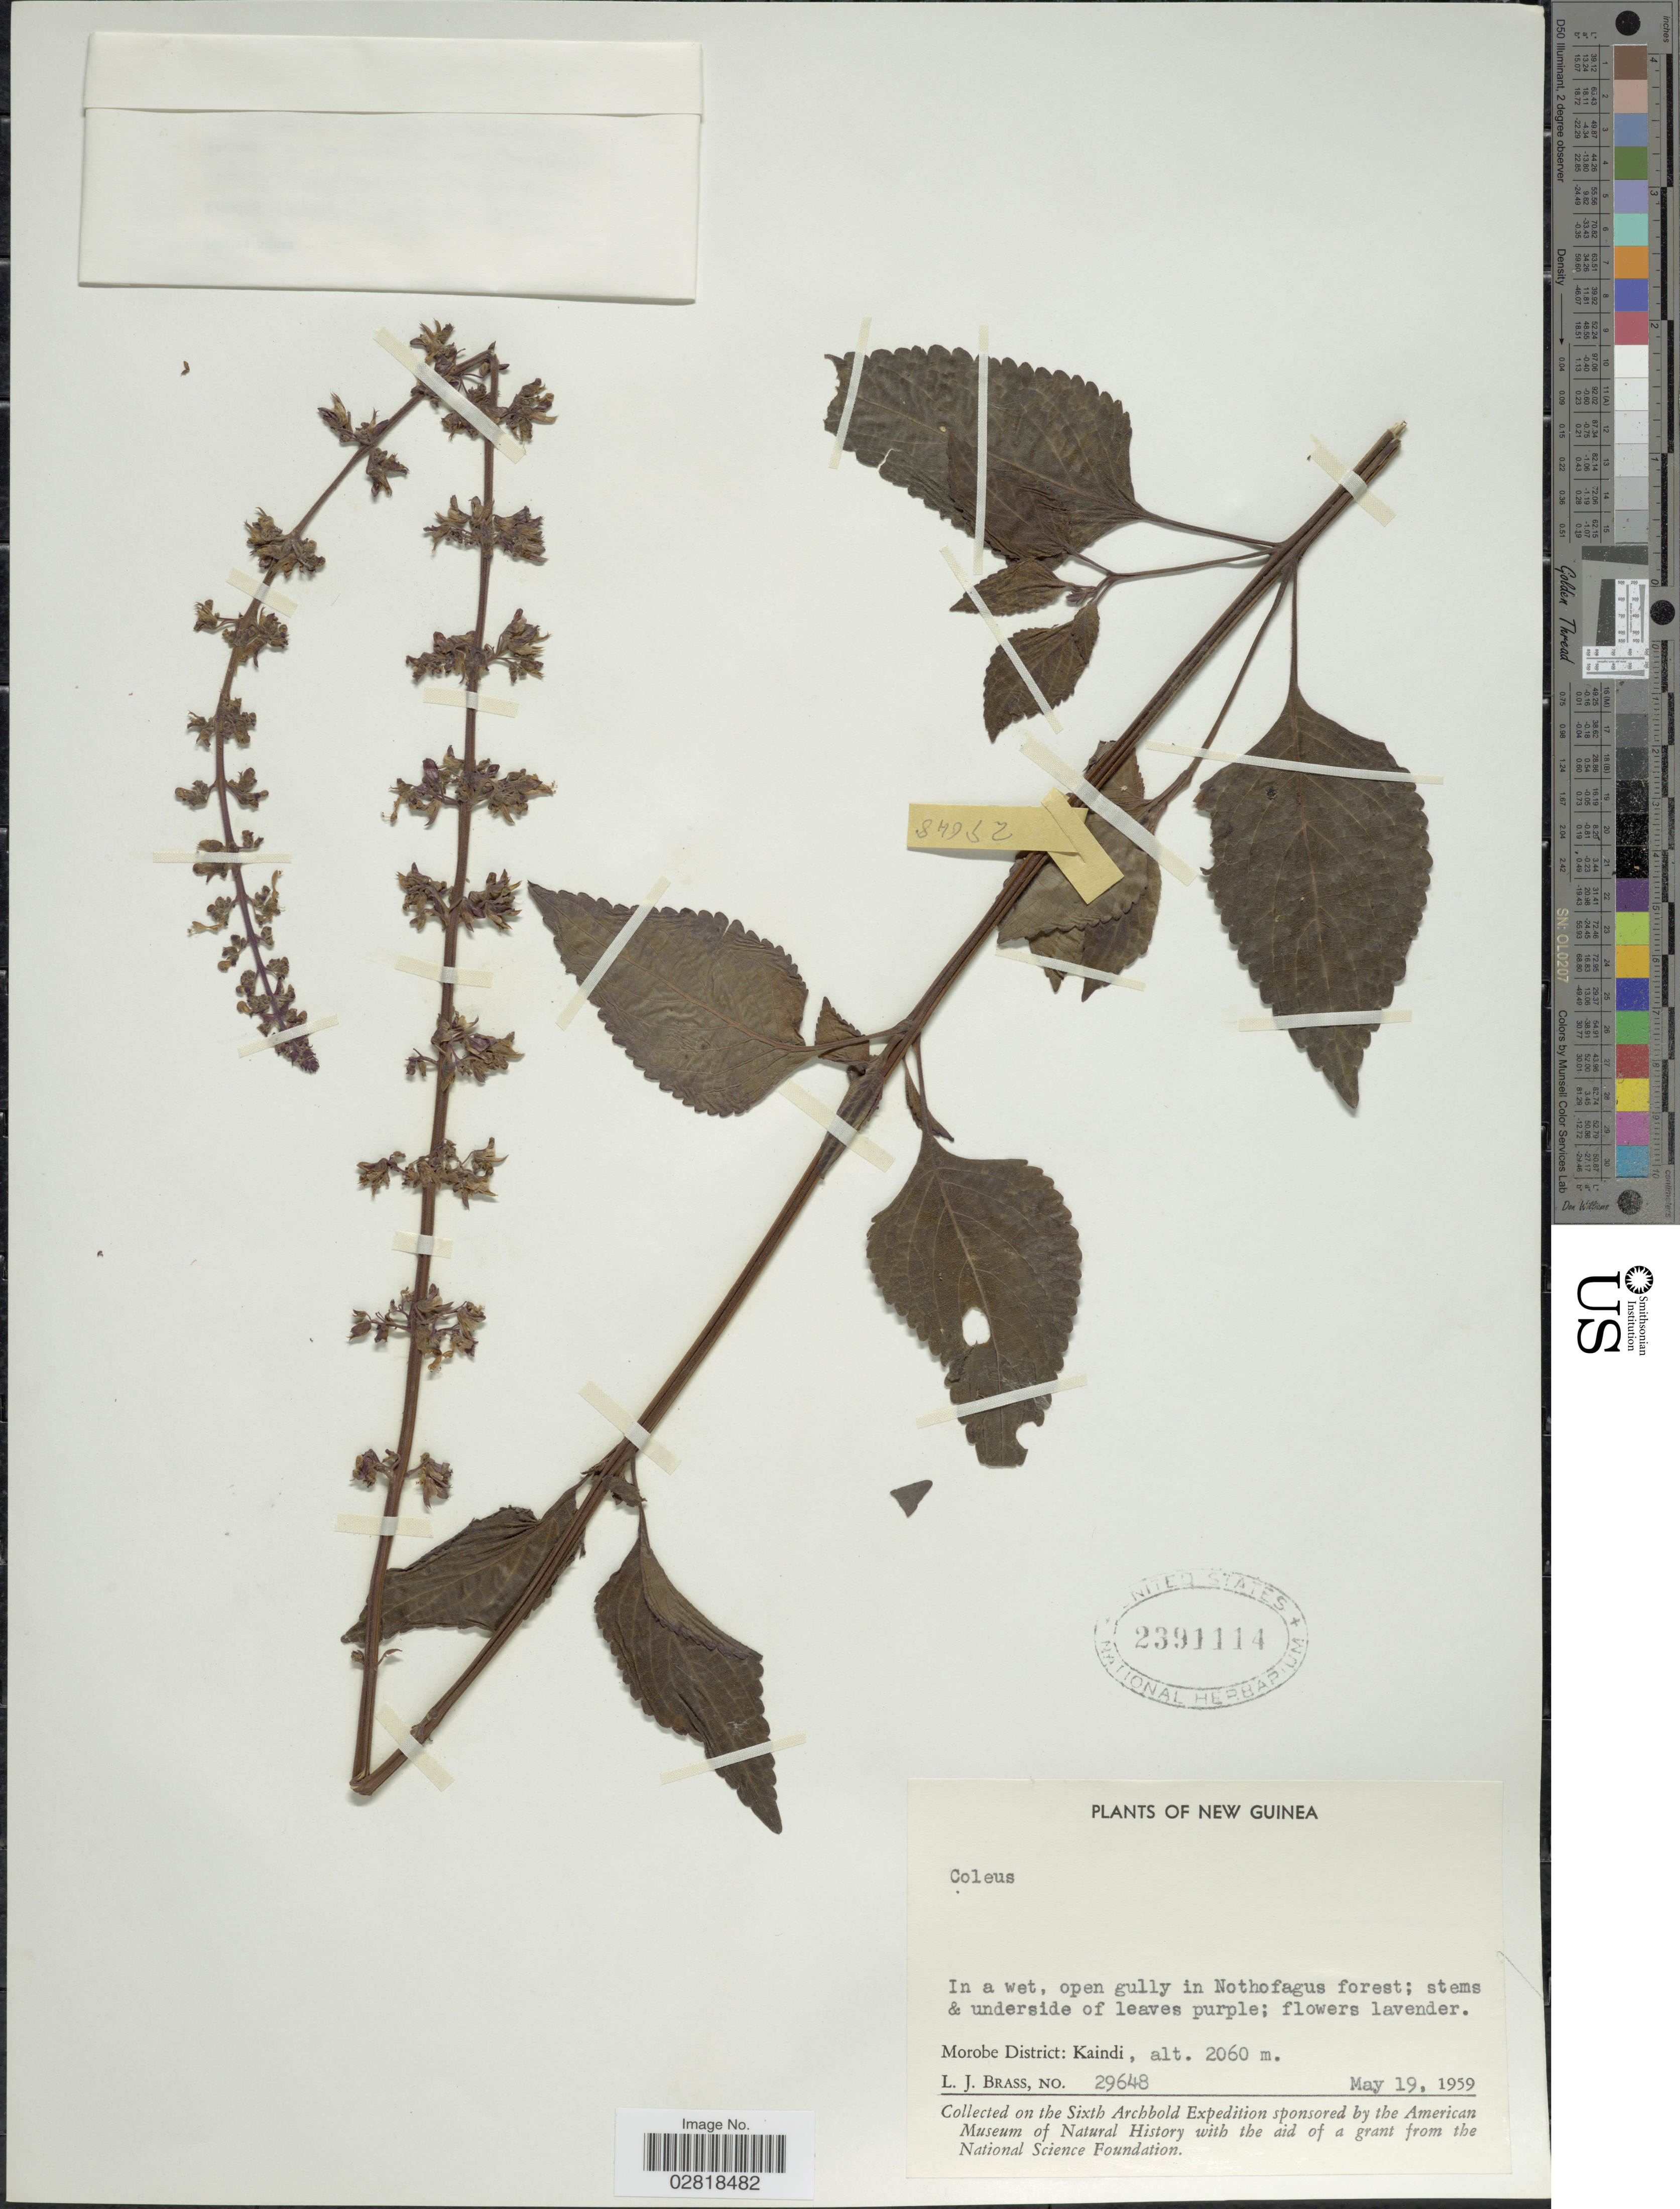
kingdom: Plantae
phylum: Tracheophyta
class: Magnoliopsida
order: Lamiales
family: Lamiaceae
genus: Plectranthus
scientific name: Plectranthus sp.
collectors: L. J. Brass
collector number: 29648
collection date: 1959-05-19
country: Papua New Guinea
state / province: Morobe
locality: New Guinea. Morobe District: Kaindi.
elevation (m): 2060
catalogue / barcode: US 2391114